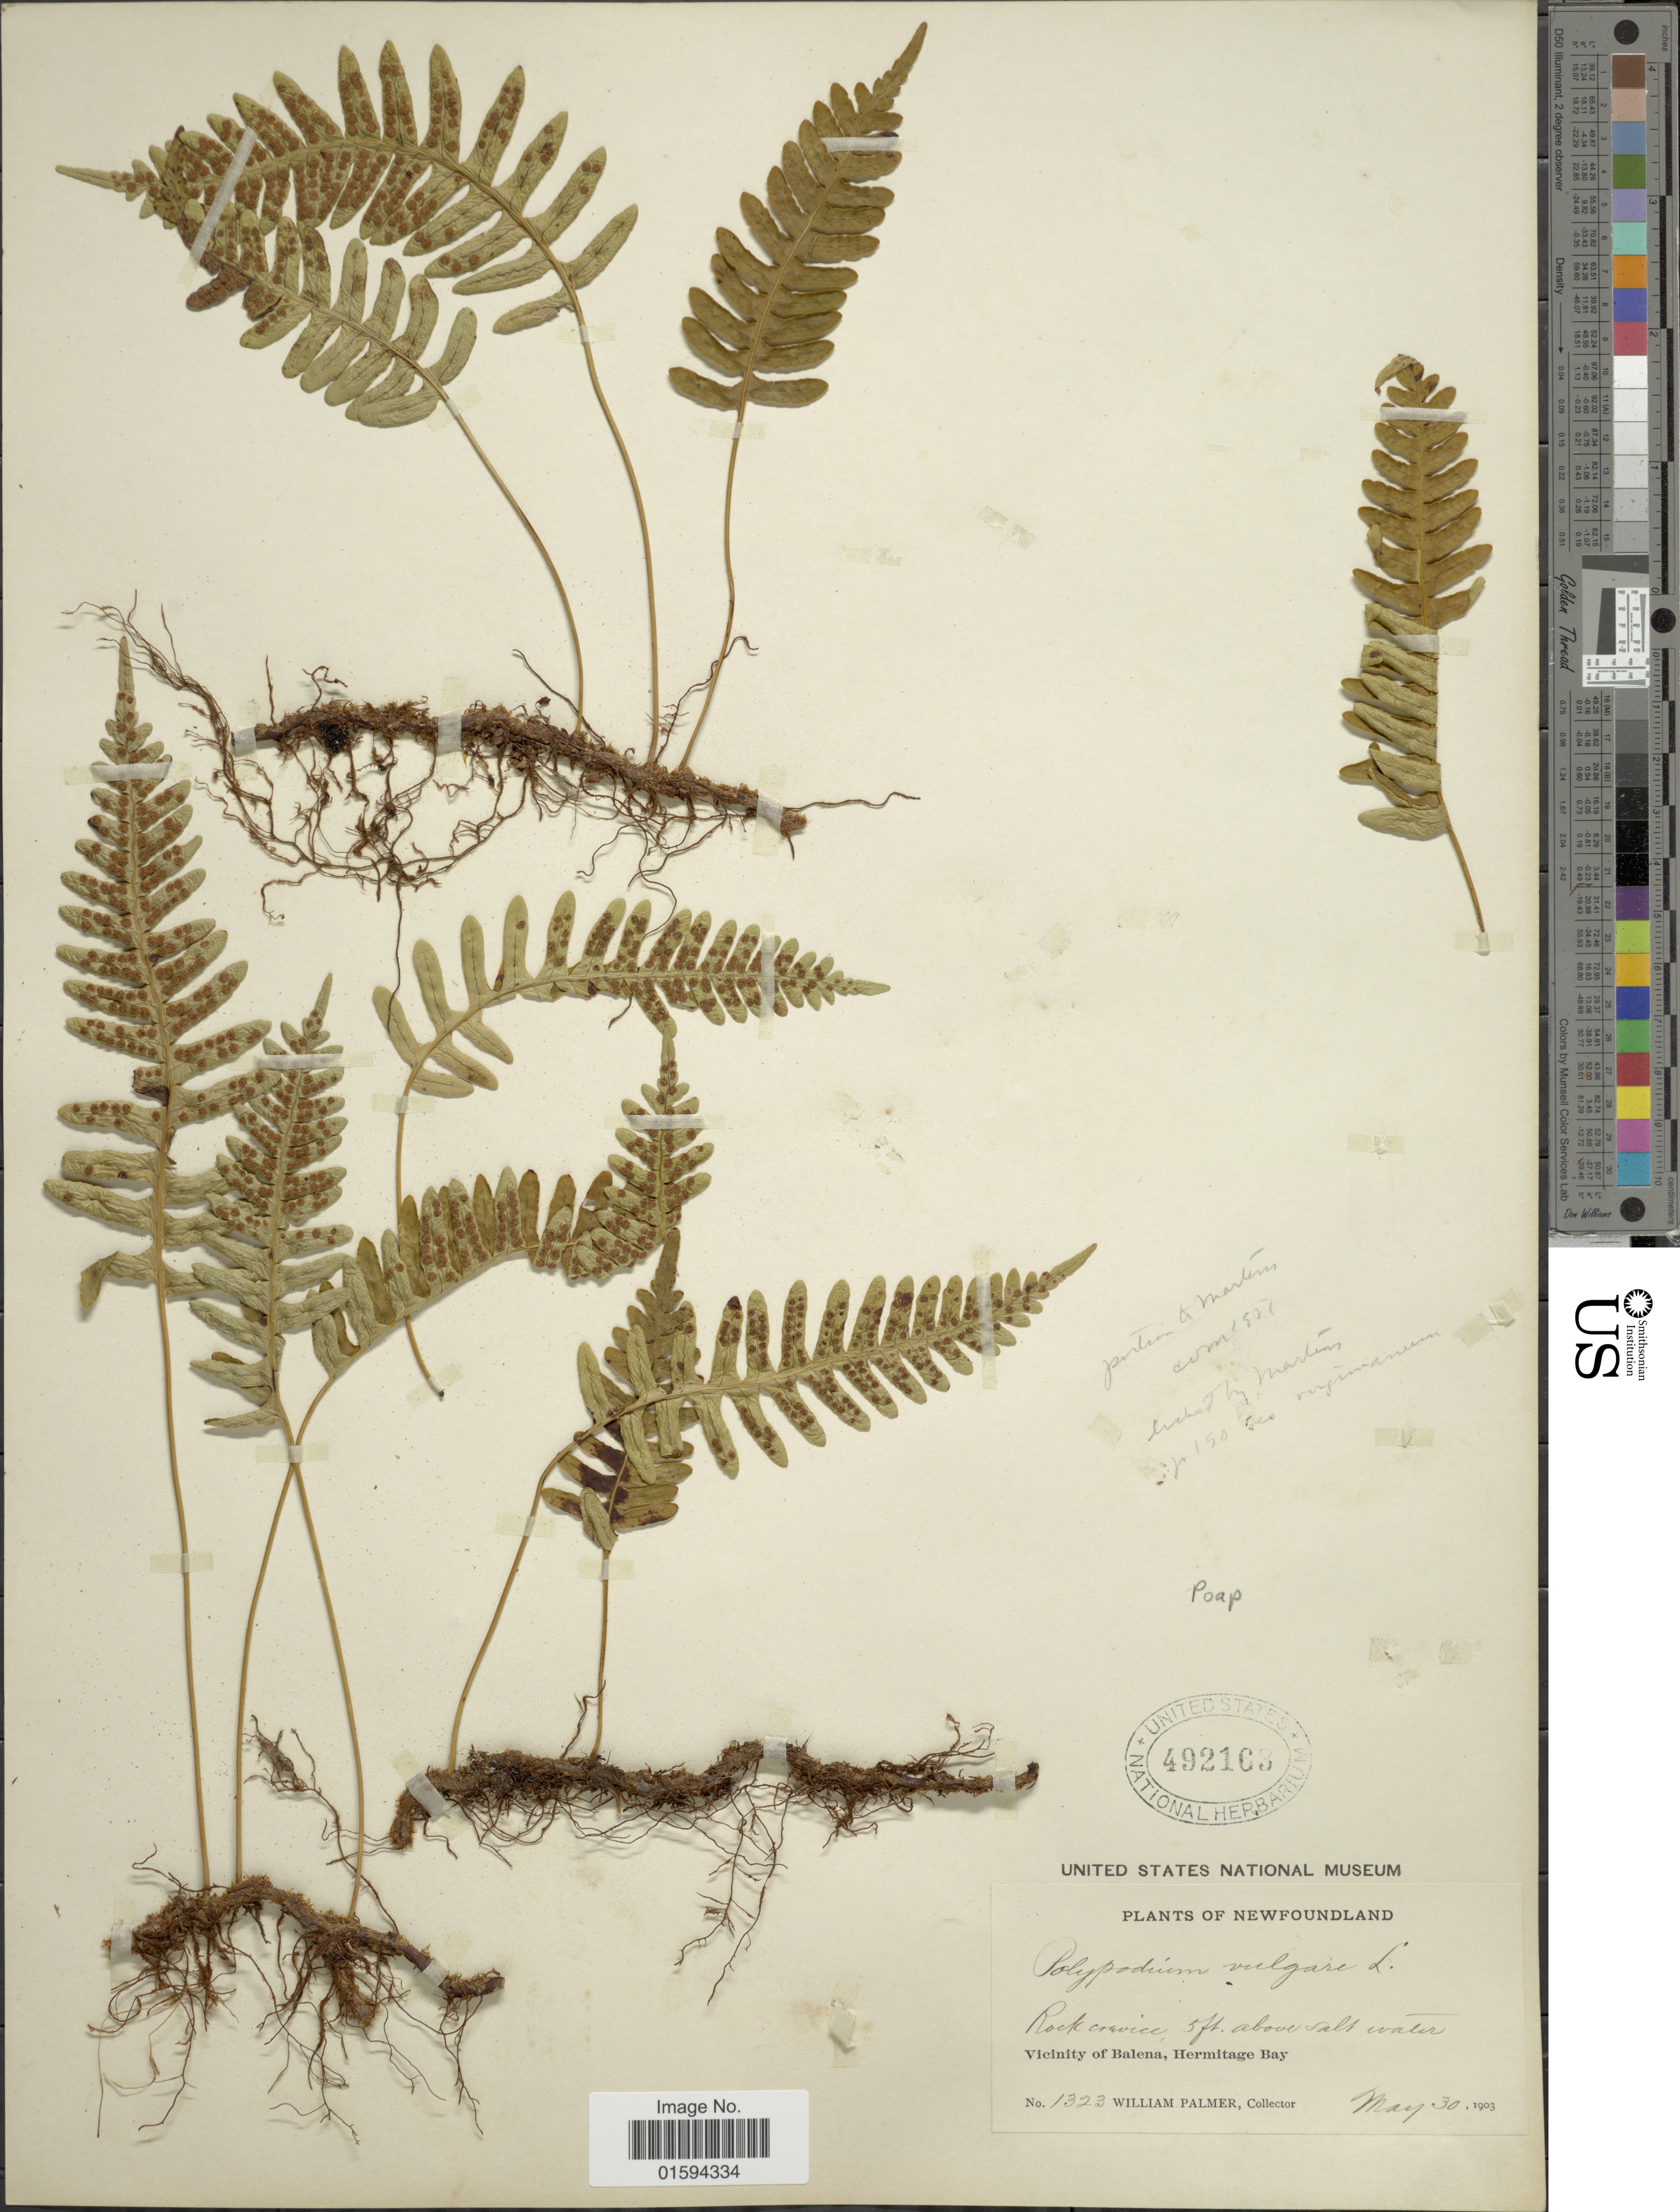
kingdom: Plantae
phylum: Tracheophyta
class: Polypodiopsida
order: Polypodiales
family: Polypodiaceae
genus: Polypodium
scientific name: Polypodium appalachianum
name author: Haufler & Windham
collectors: W. Palmer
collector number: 1323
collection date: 1903-05-30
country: Canada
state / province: Newfoundland and Labrador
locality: Vicinity of Balena, Hermitage Bay.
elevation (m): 2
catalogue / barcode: US 492163